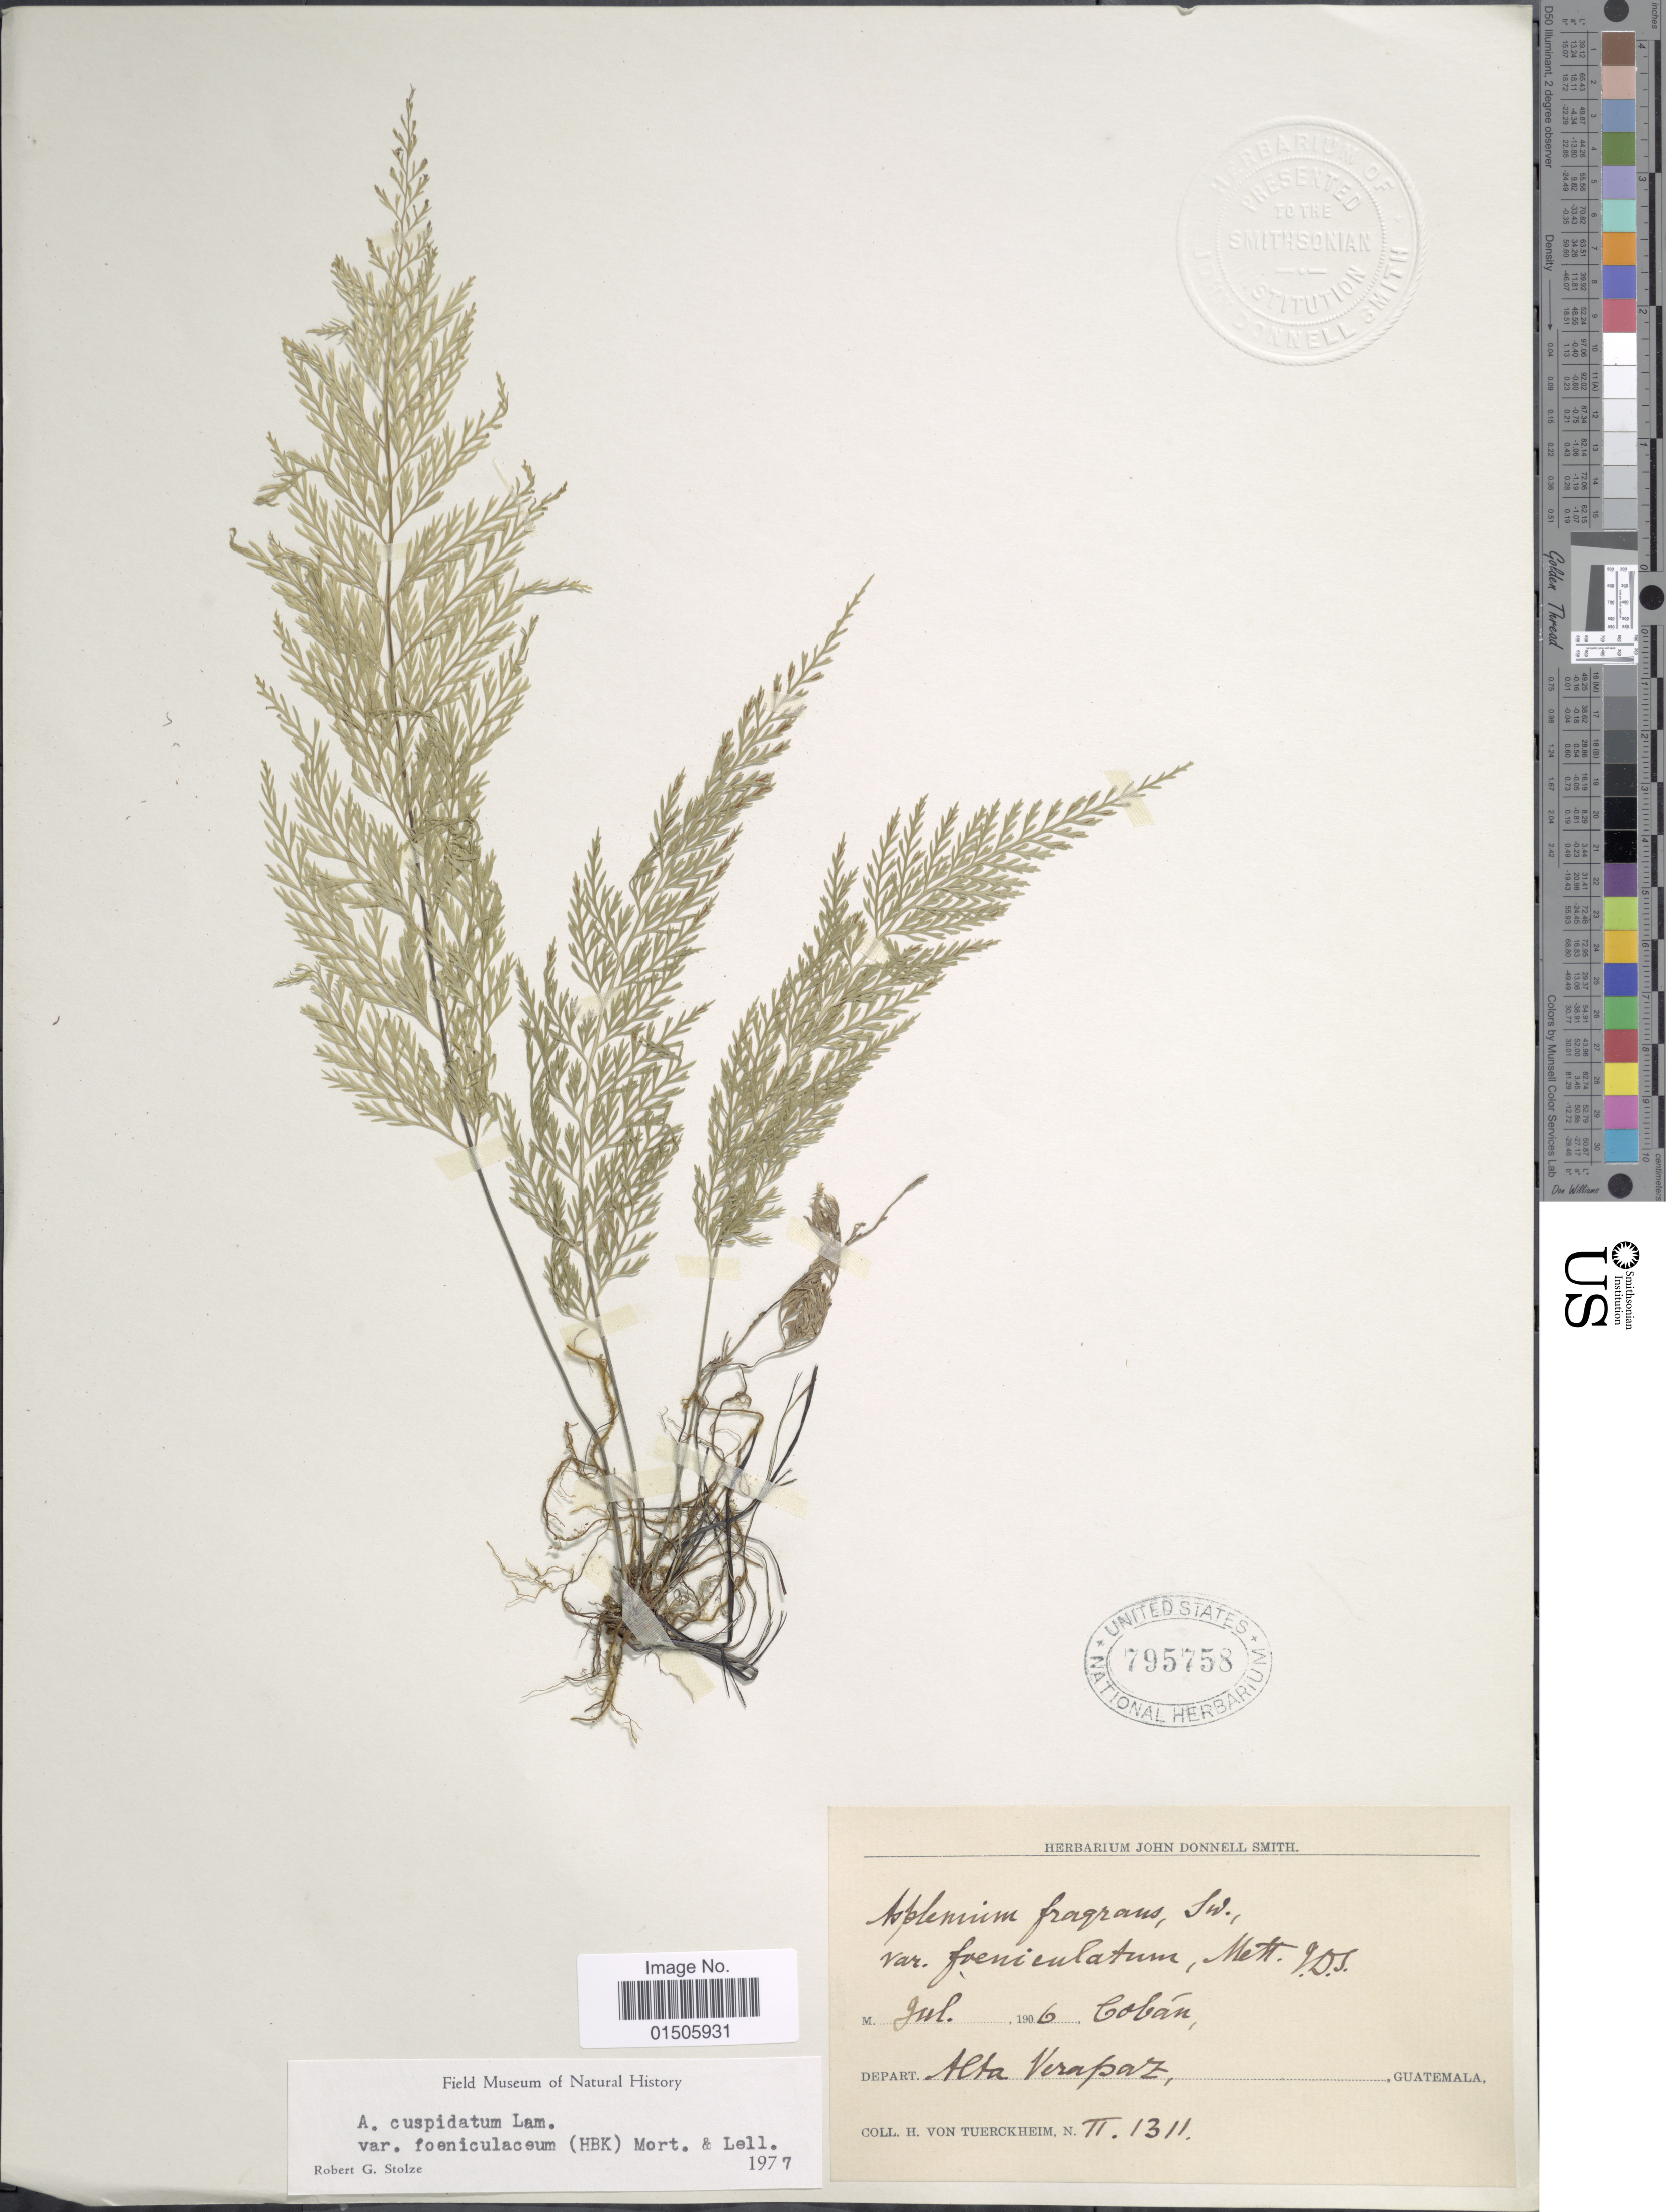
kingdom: Plantae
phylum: Tracheophyta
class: Polypodiopsida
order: Polypodiales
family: Aspleniaceae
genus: Asplenium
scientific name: Asplenium cuspidatum var. foeniculaceum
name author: (Kunth) C.V. Morton & Lellinger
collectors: H. von Tuerckheim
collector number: II1311*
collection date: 1906-07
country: Guatemala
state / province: Alta Verapaz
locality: Coban. Depart Alta Verapaz.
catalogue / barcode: US 795758